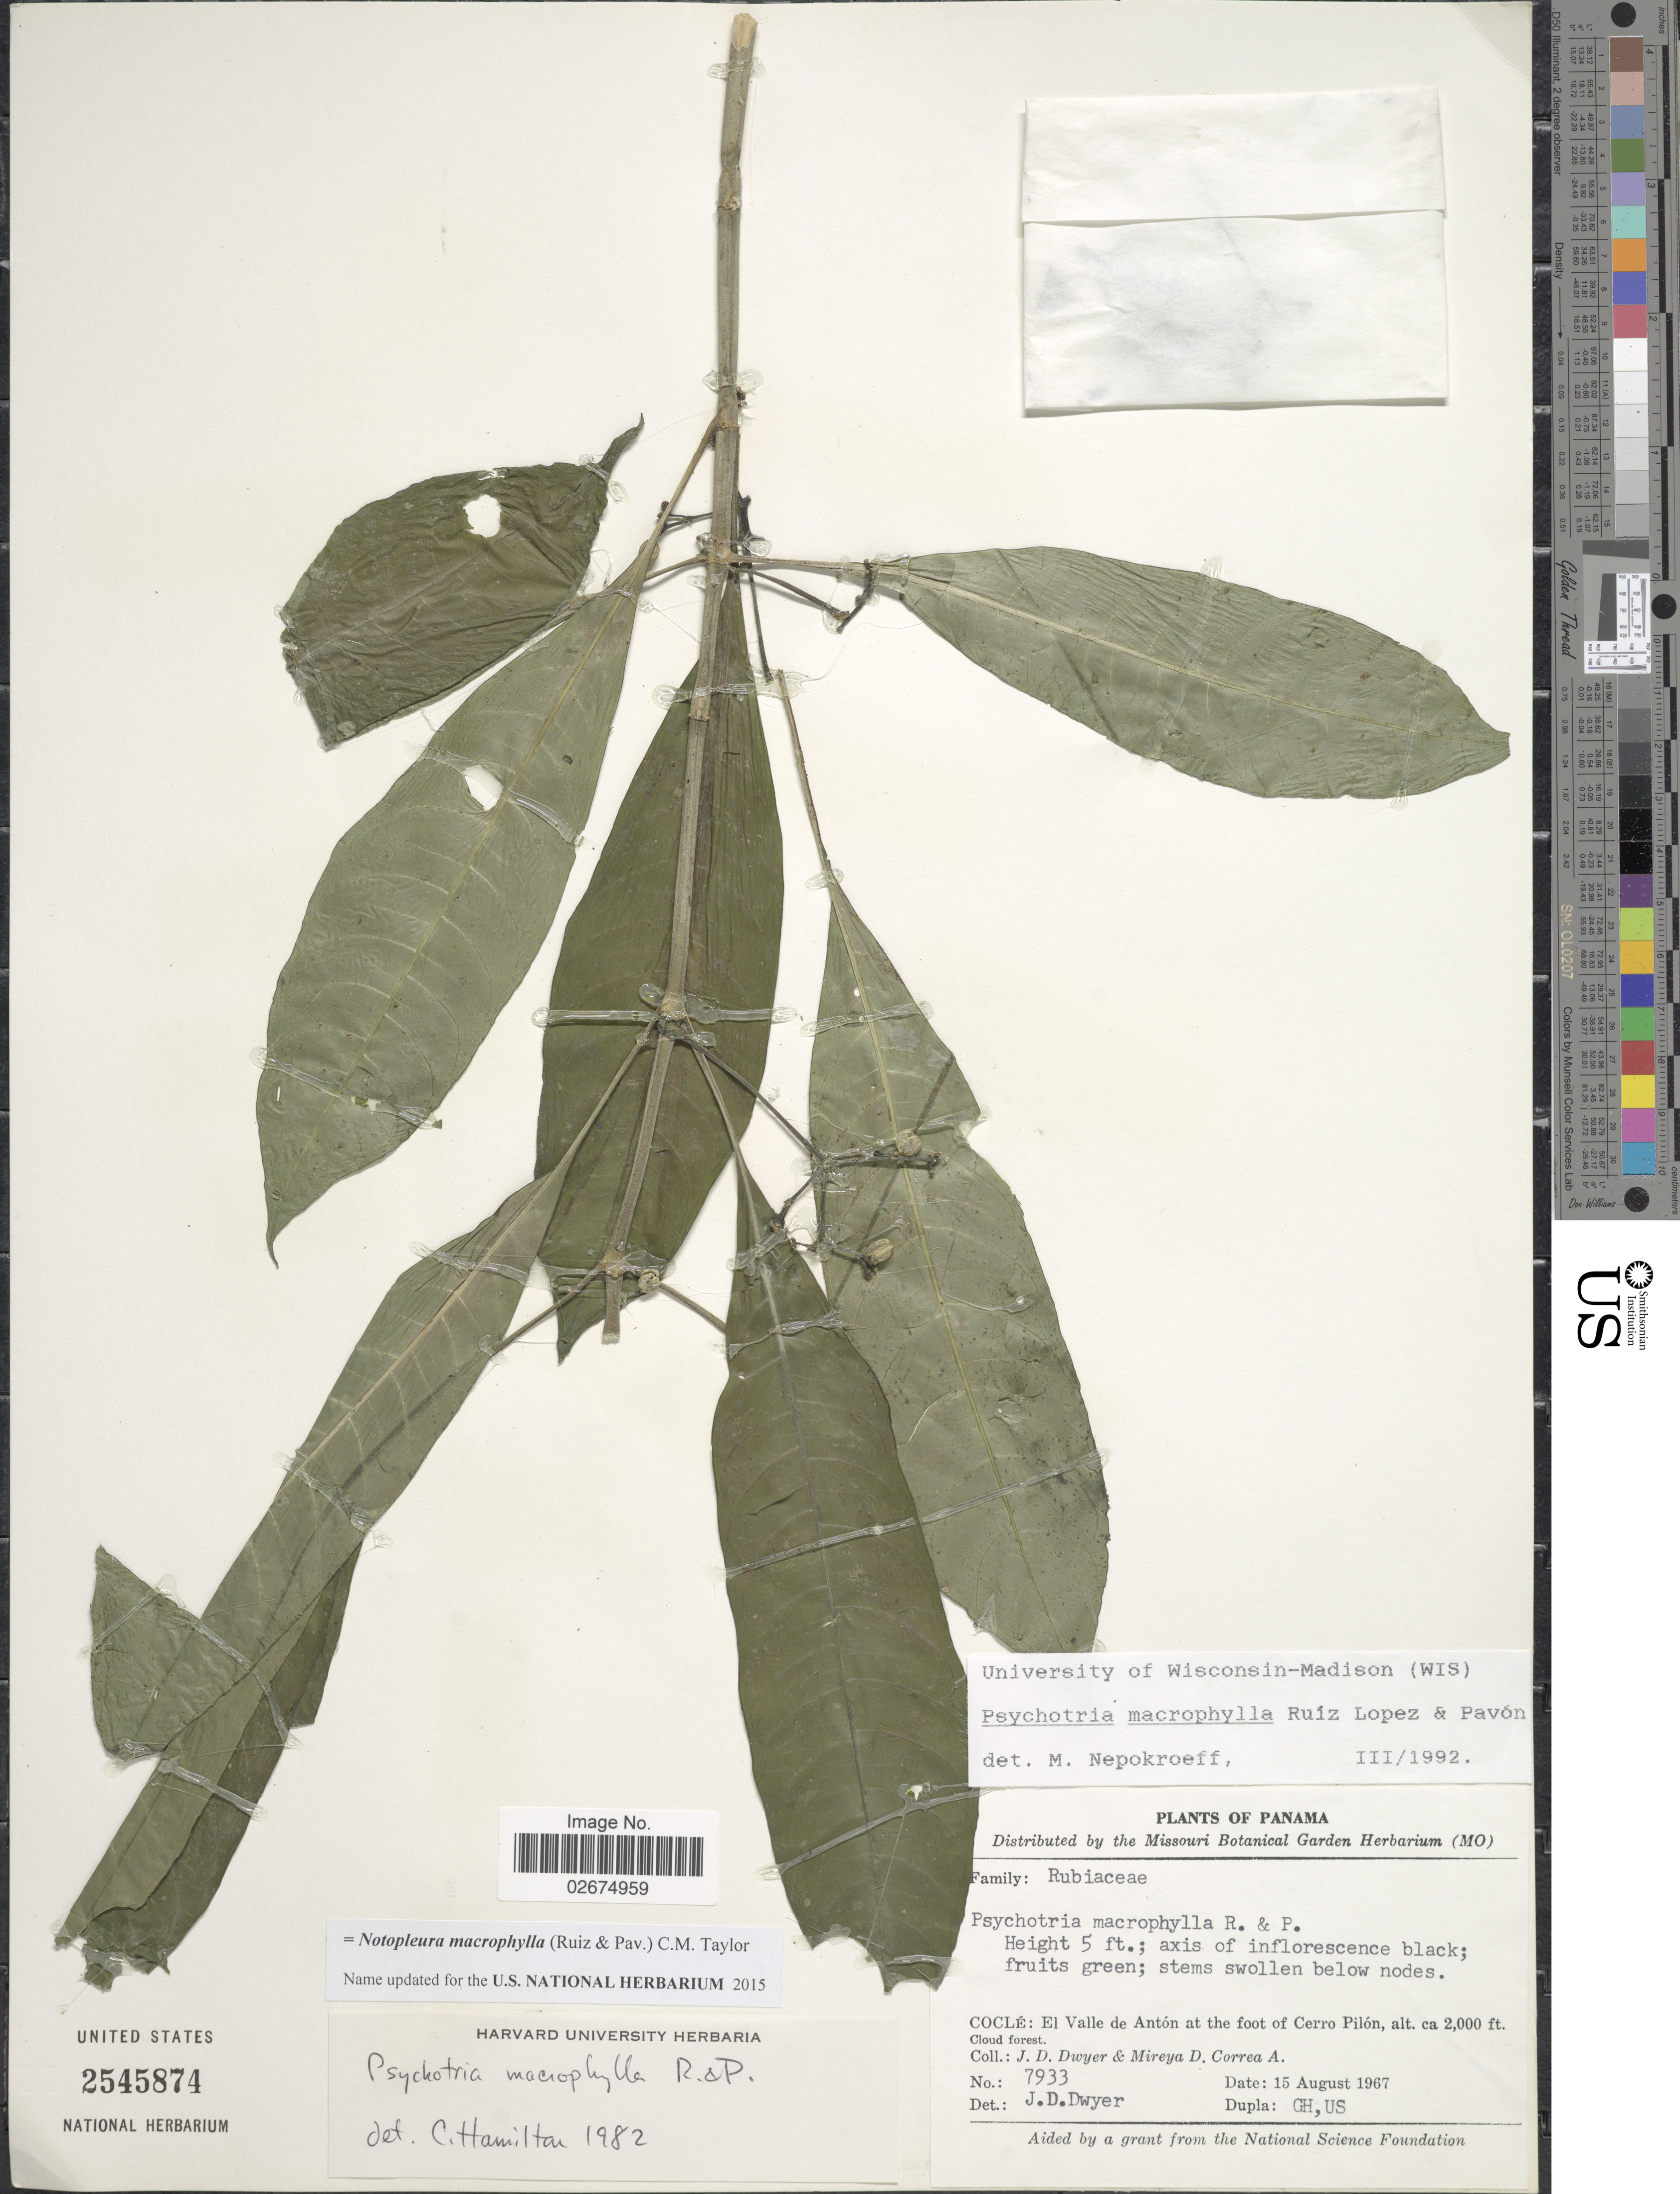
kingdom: Plantae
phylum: Tracheophyta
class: Magnoliopsida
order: Gentianales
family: Rubiaceae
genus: Notopleura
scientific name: Notopleura macrophylla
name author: (Ruiz & Pav.) C.M. Taylor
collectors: J. D. Dwyer & M. D. Corrêa-A.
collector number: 7933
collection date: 1967-08-15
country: Panama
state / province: Coclé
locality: El Valle de Antón at the foot of Cerro Pilón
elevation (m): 610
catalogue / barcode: US 2545874